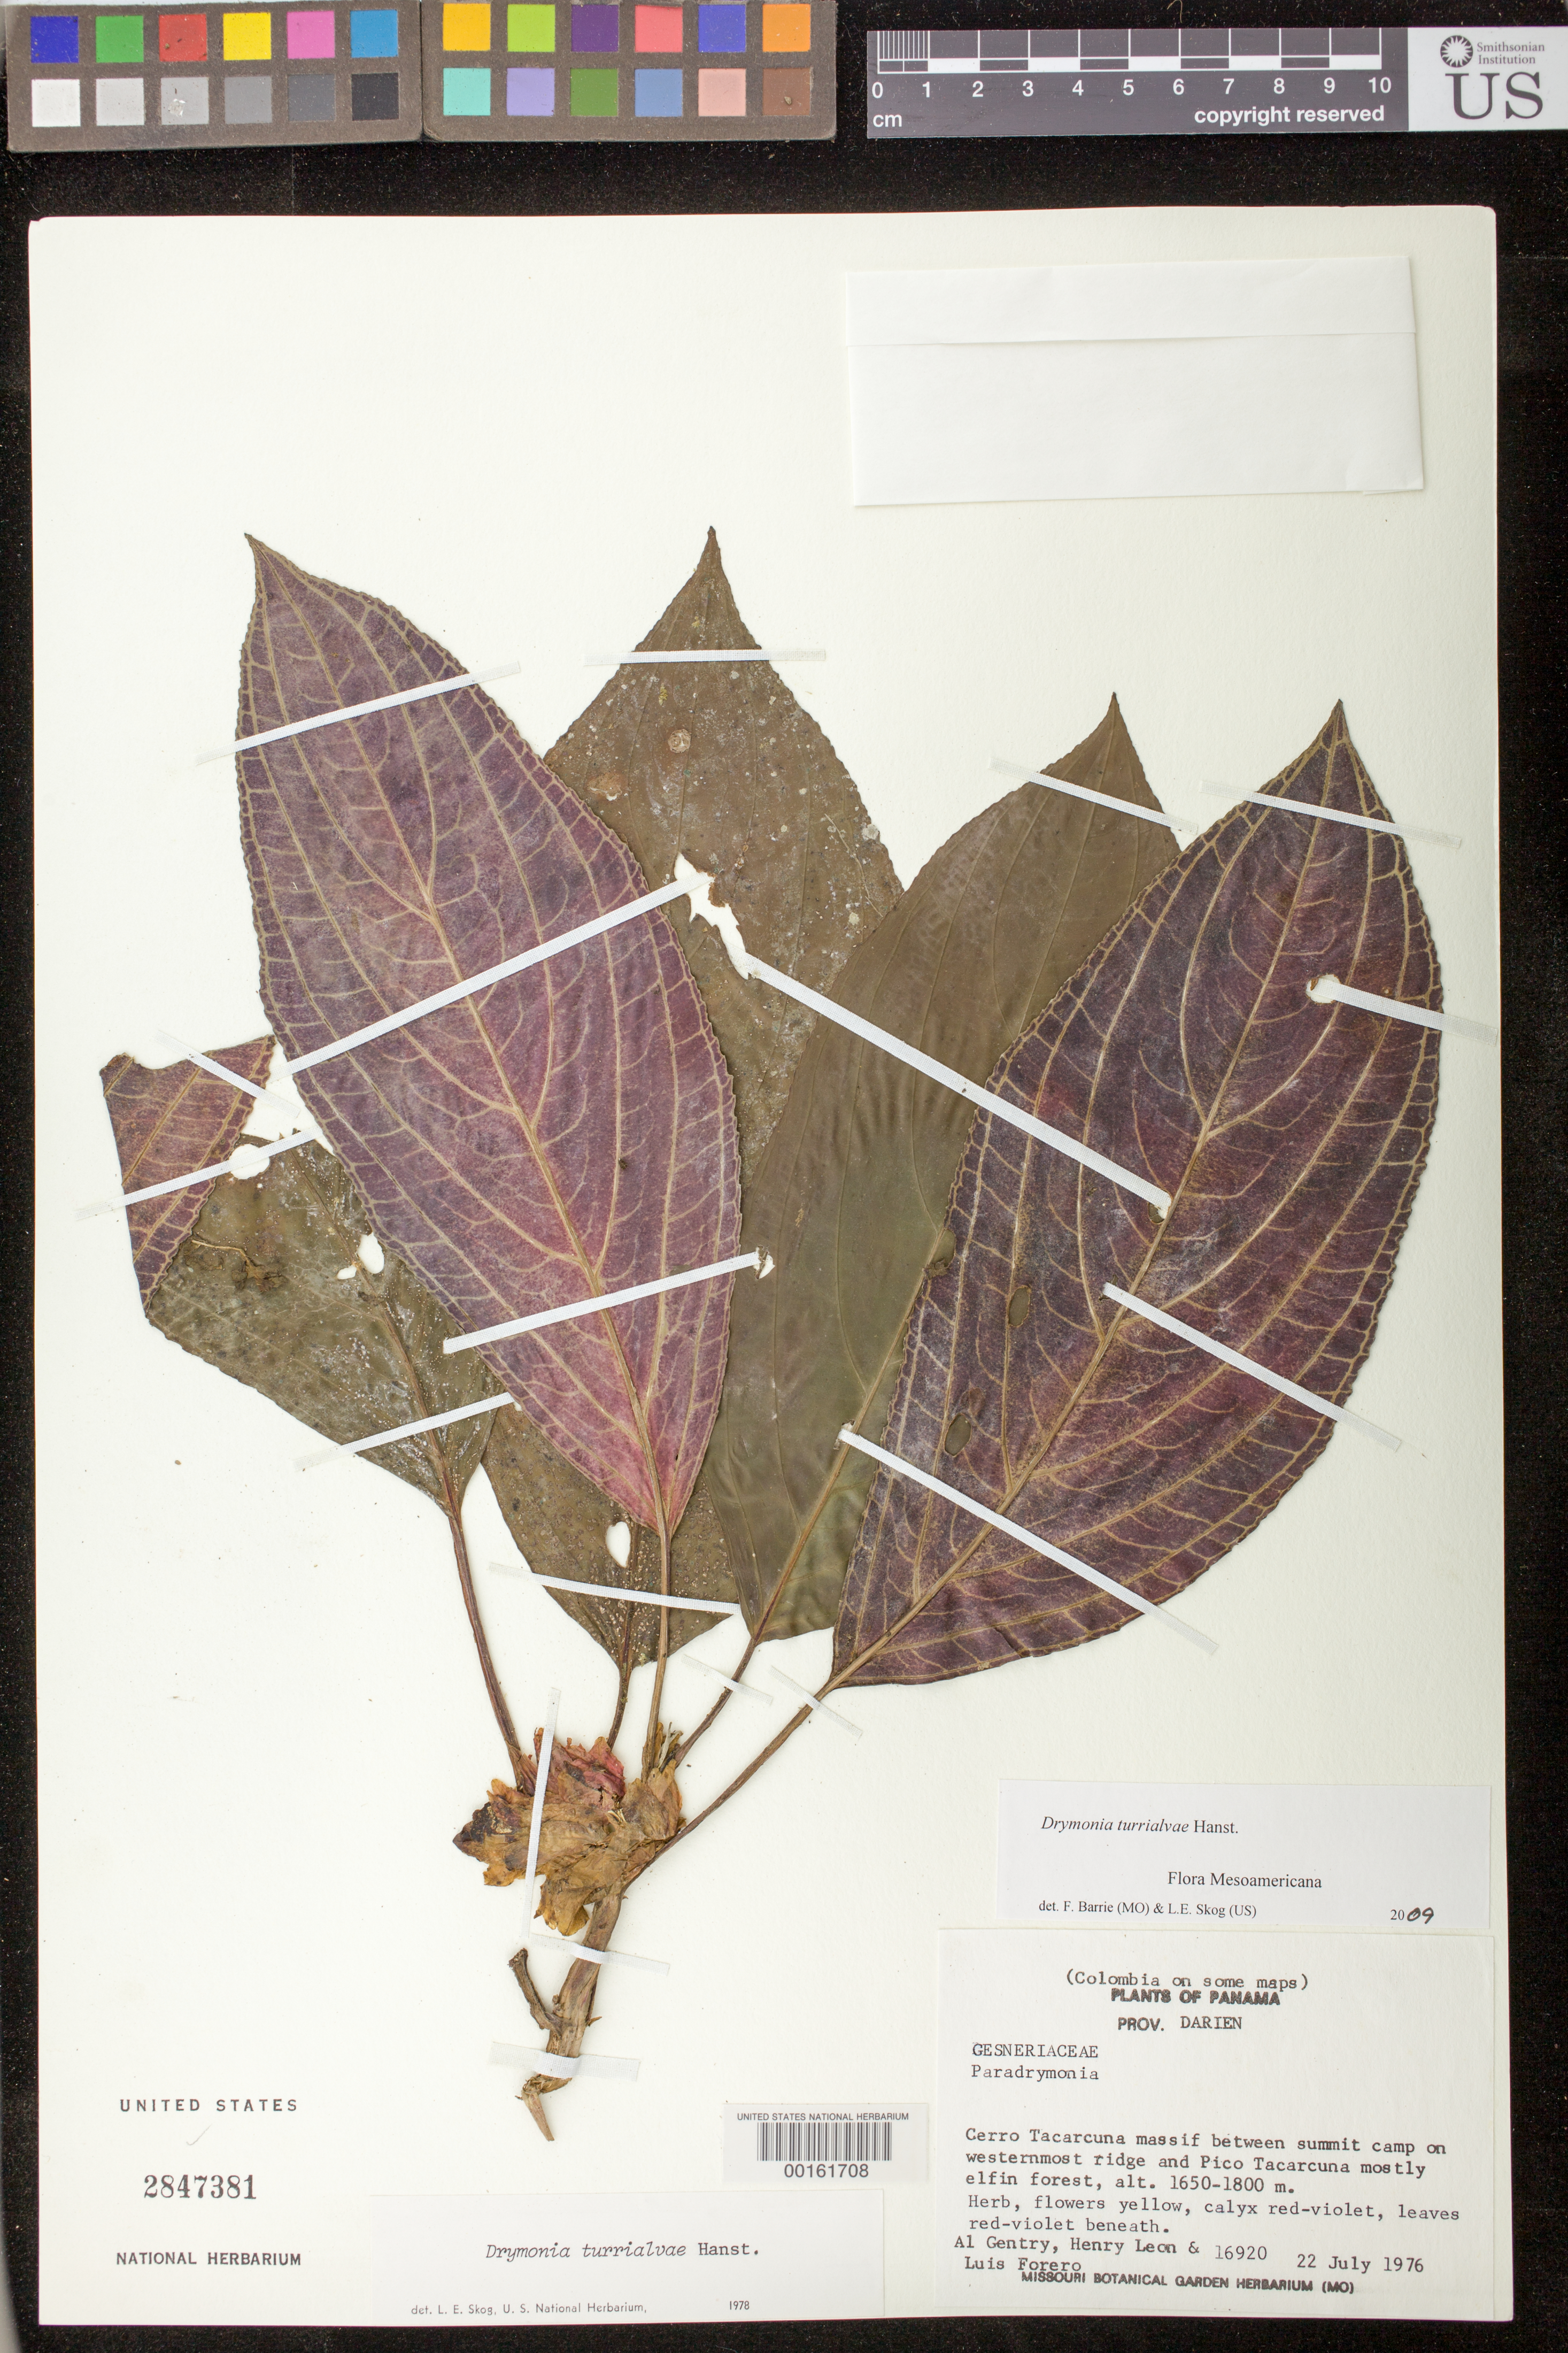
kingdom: Plantae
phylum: Tracheophyta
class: Magnoliopsida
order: Lamiales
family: Gesneriaceae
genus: Drymonia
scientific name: Drymonia turrialvae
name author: Hanst.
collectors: A. H. Gentry, H. Leon & L. E. Forero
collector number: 16920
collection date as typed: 22 Jul 1976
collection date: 1976-07-22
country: Panama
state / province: Darién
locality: Cerro Tacarcuna Massif between summit camp on westernmost ridge and Pico Tacarcuna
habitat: Mostly elfin forest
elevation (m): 1650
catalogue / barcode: US 2847381